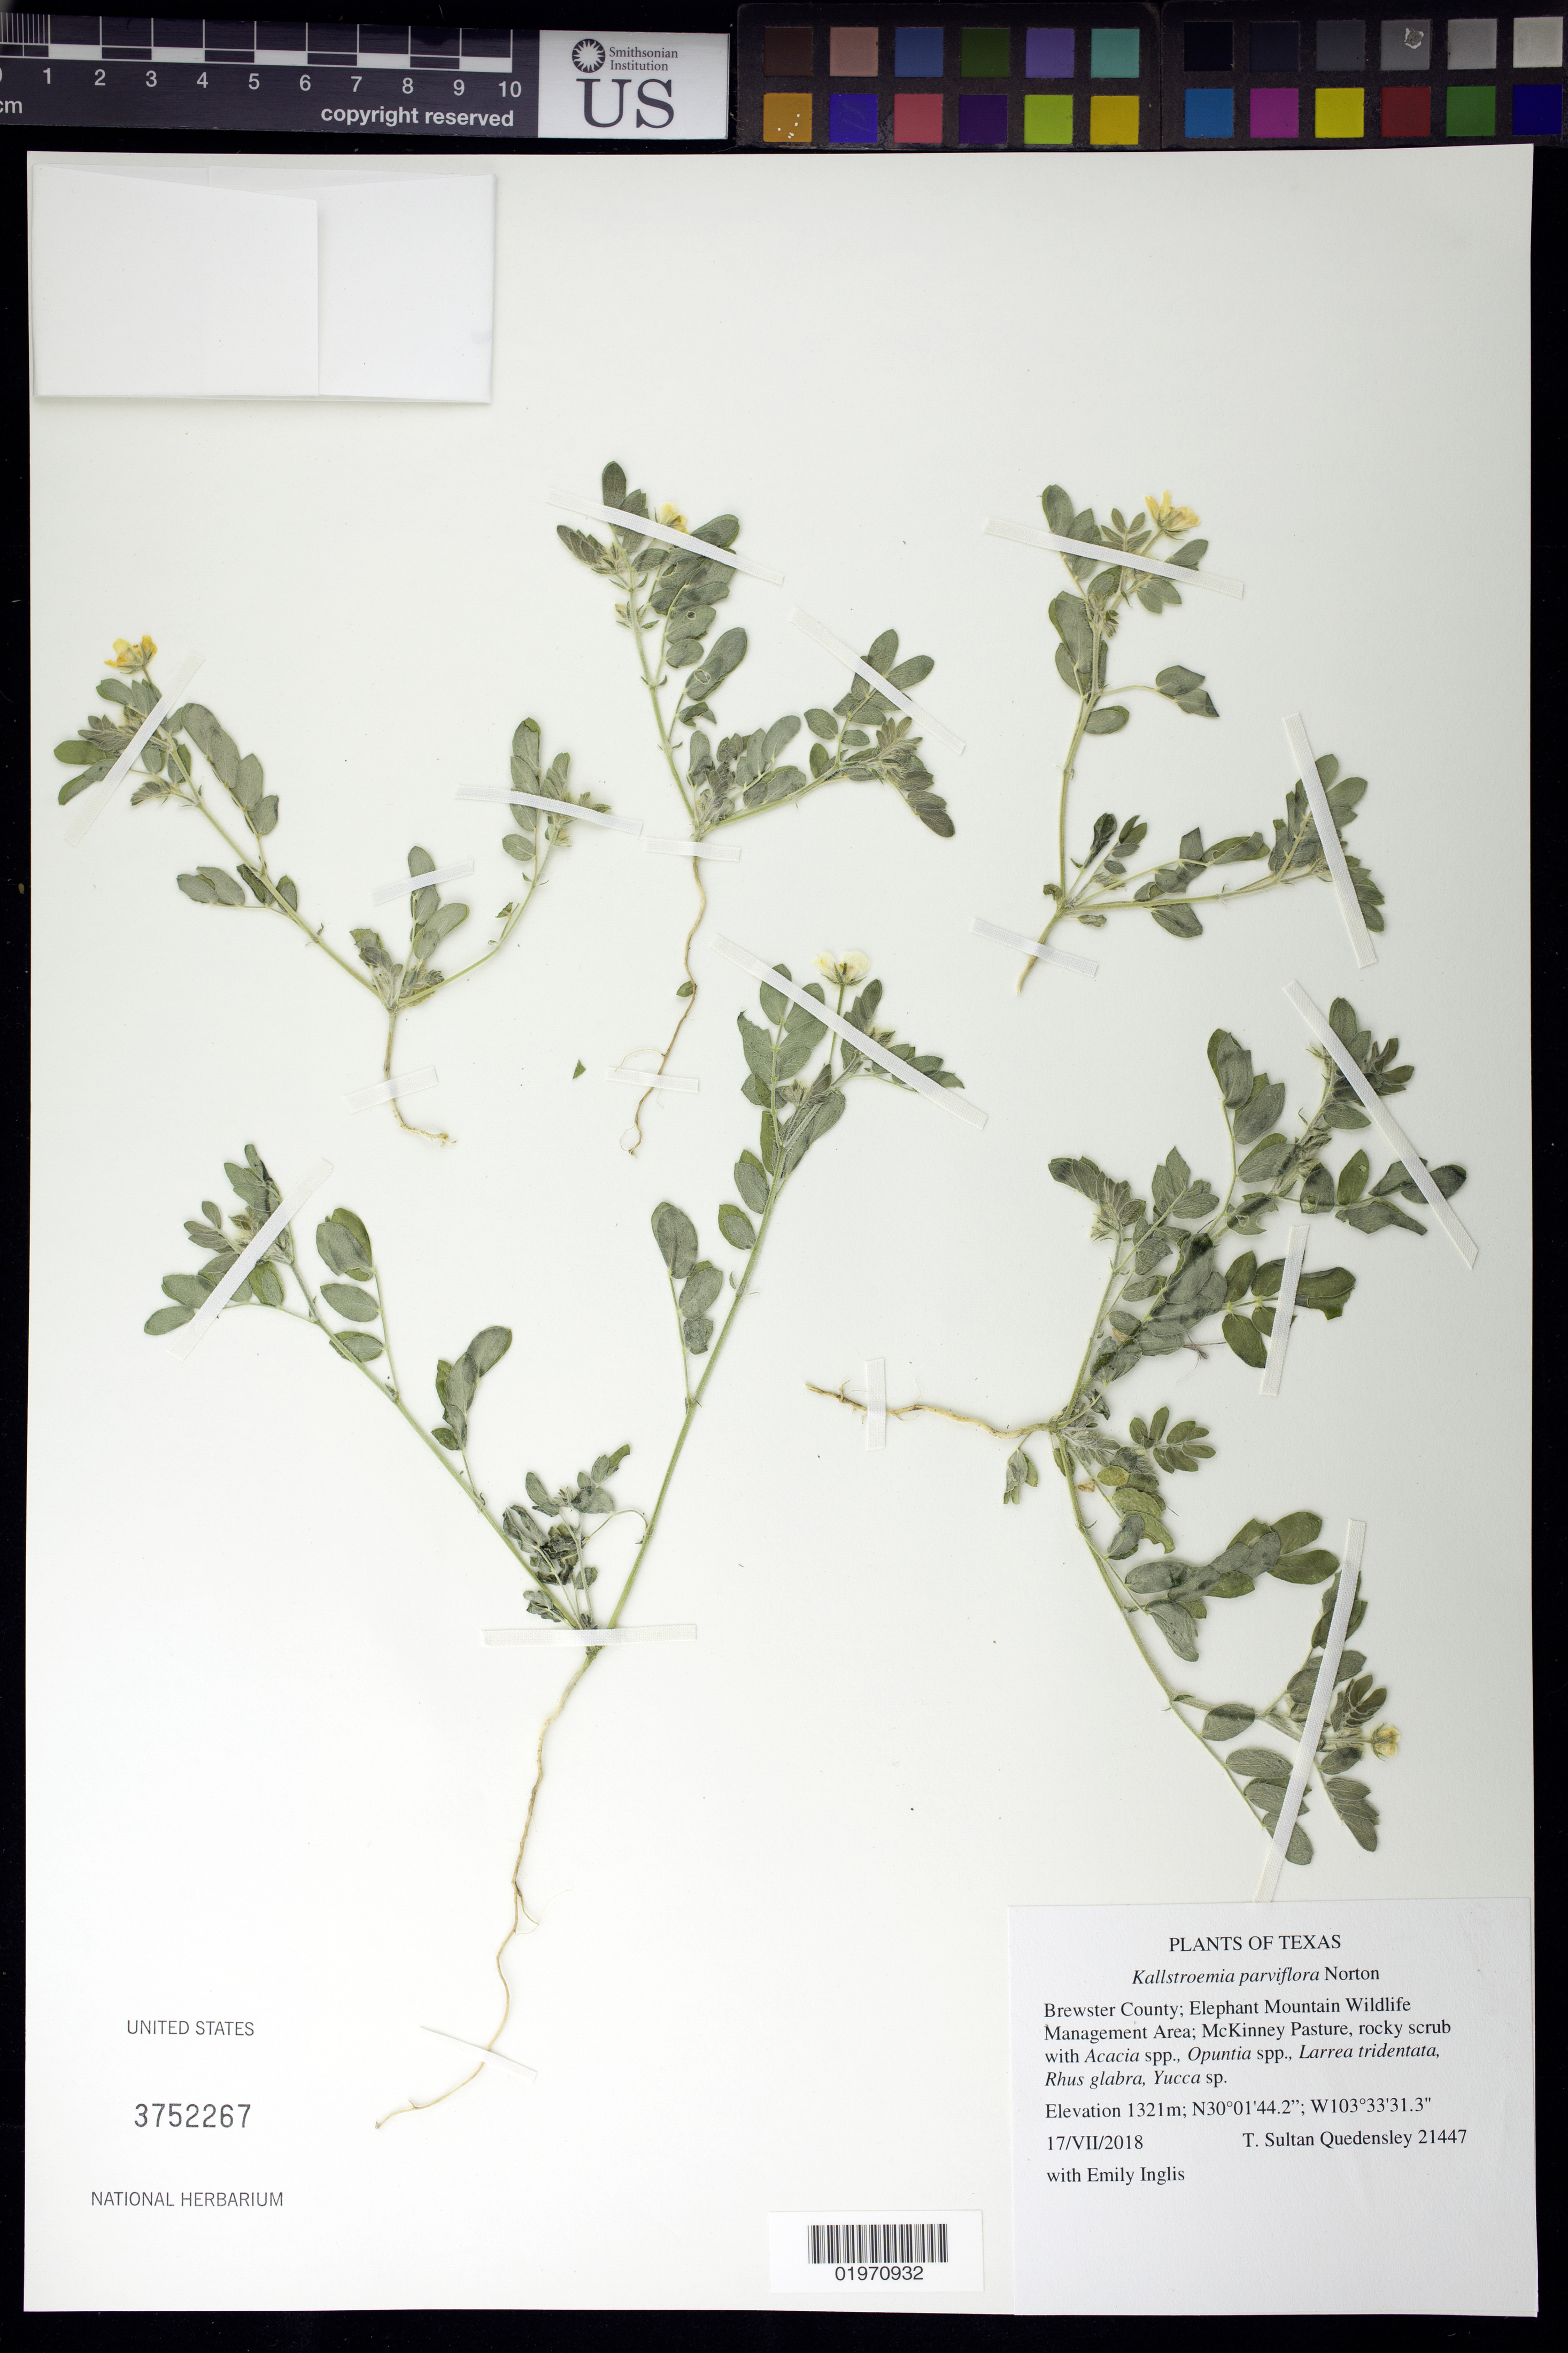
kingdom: Plantae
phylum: Tracheophyta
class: Magnoliopsida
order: Zygophyllales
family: Zygophyllaceae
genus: Kallstroemia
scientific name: Kallstroemia parviflora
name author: Norton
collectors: T. S. Quedensley & E. Inglis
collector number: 21447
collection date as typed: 17 Jul 2018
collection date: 2018-07-17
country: United States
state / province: Texas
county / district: Brewster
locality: Elephant Mountain Wildlife Management Area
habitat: Acacia spp., Opuntia spp., Larrea tridentata, Rhus glabra, Yucca sp.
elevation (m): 1321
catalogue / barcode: US 3752267